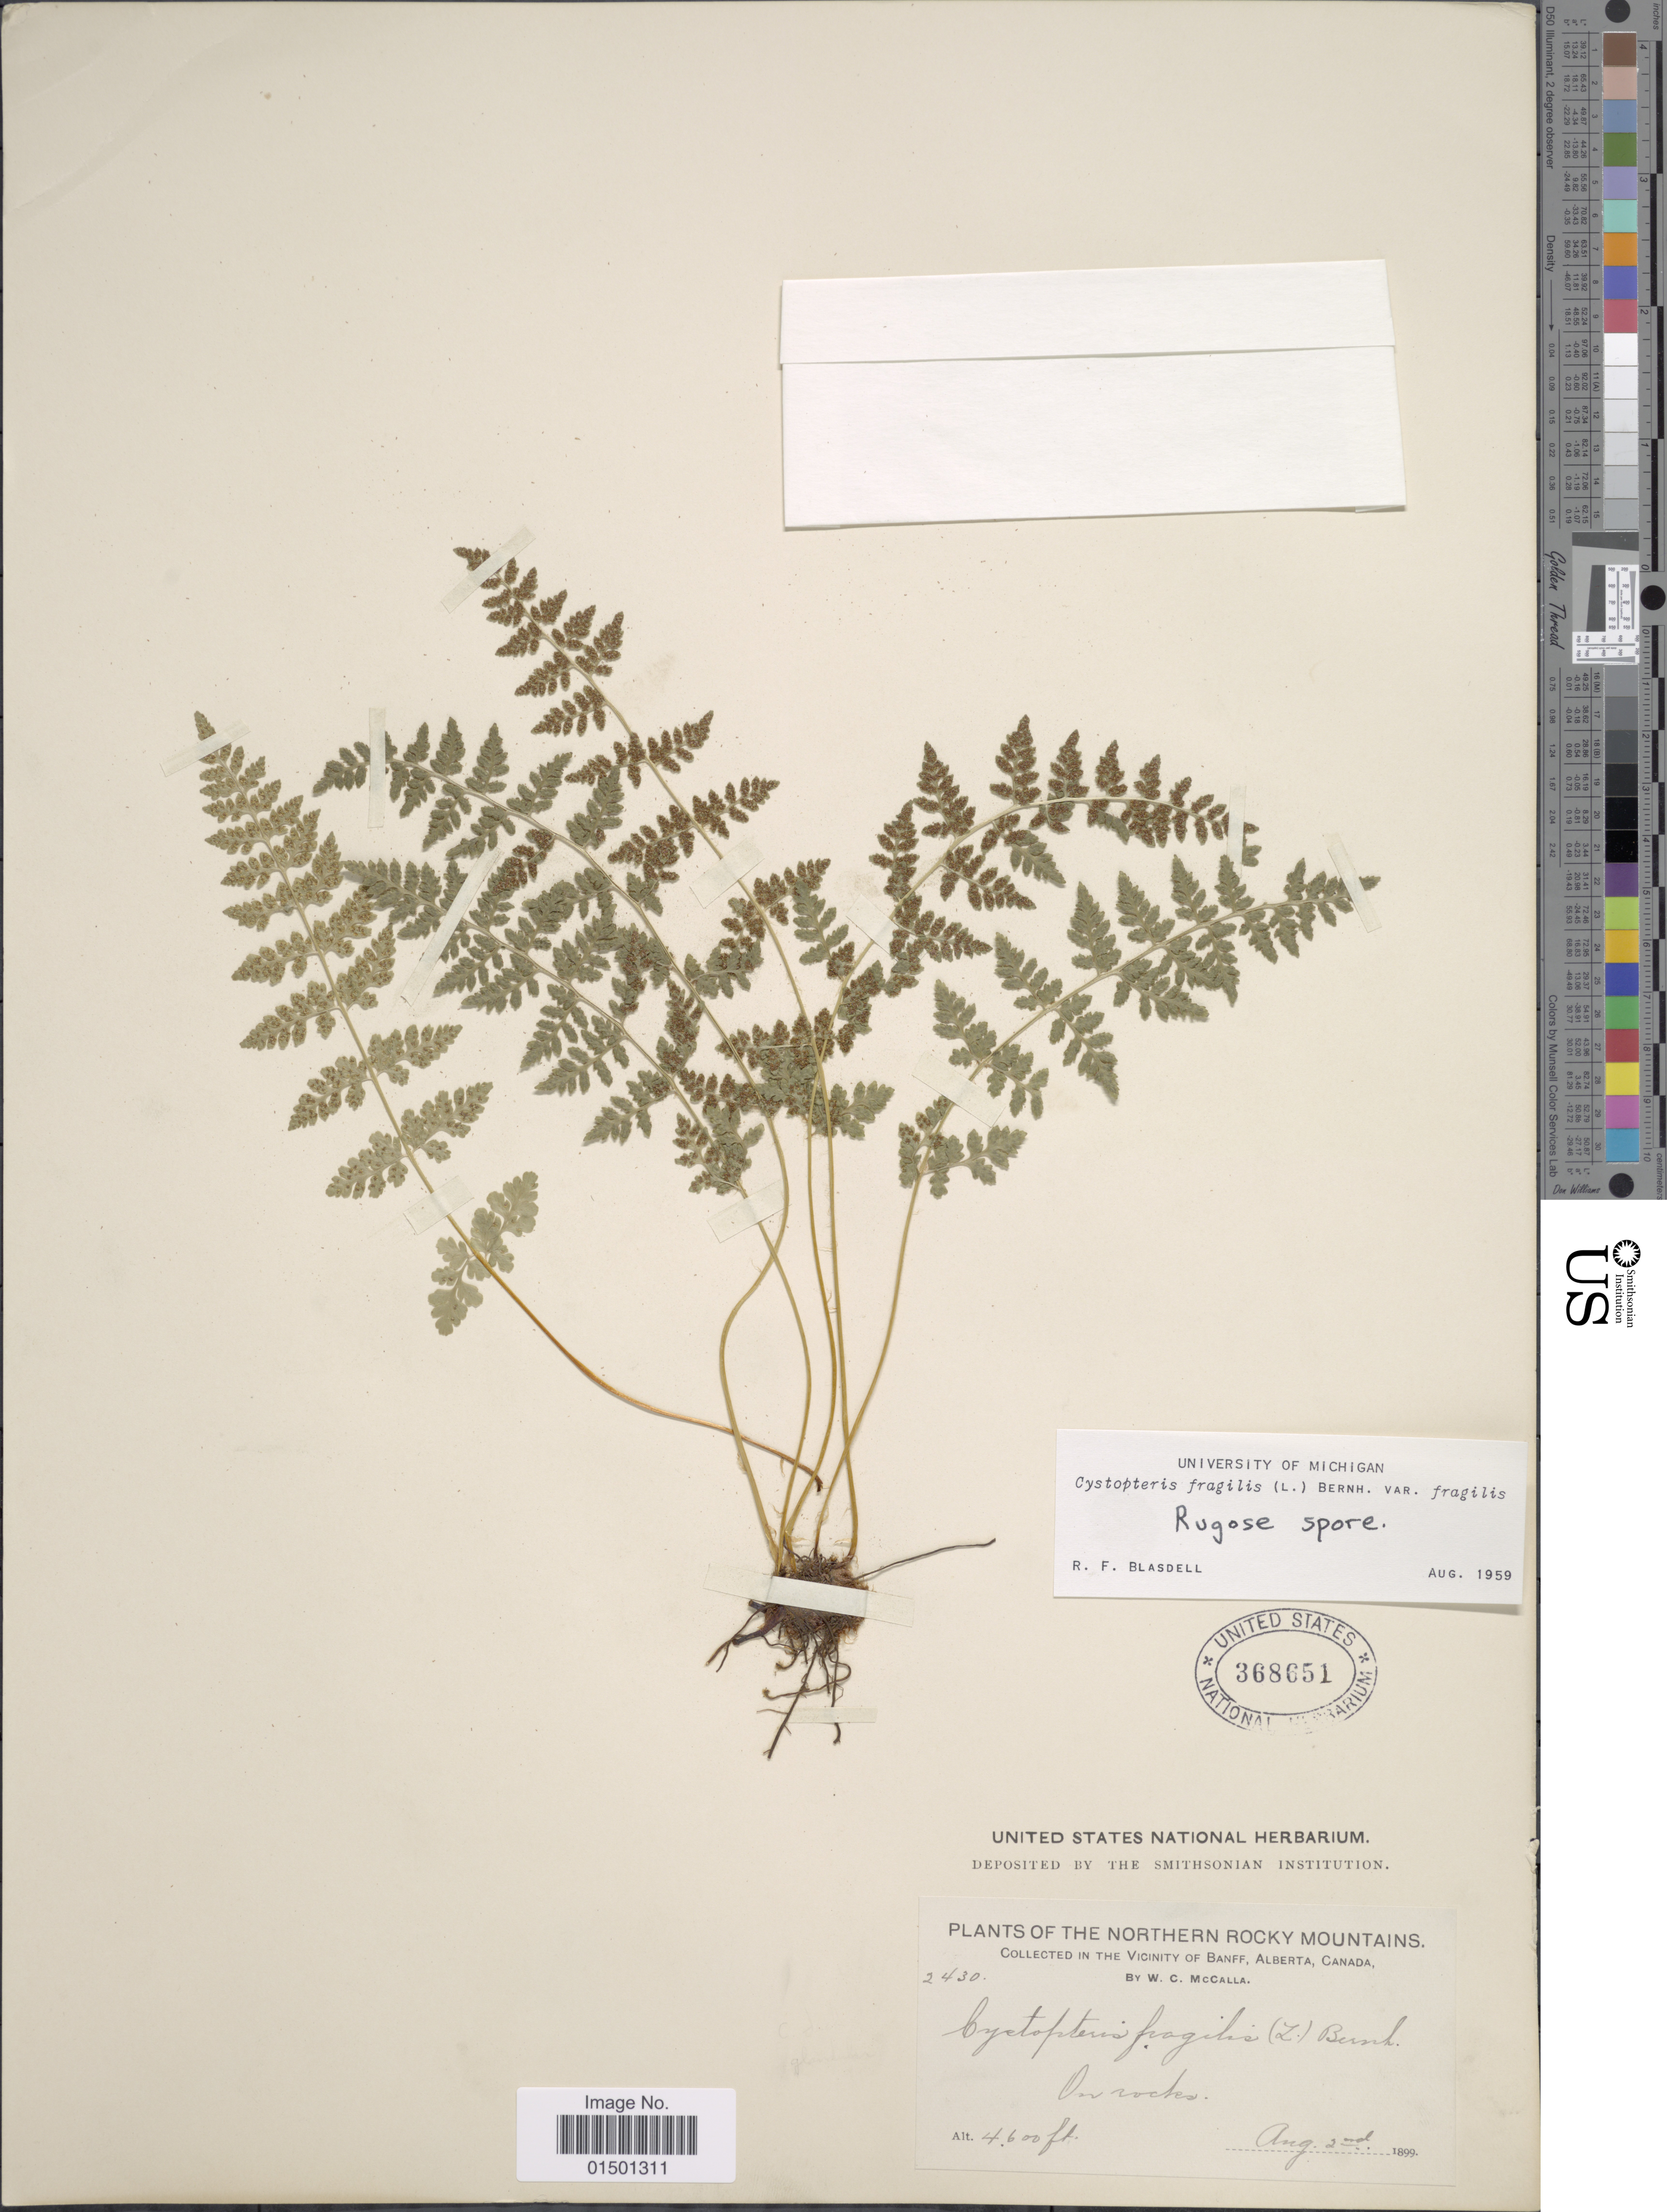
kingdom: Plantae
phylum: Tracheophyta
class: Polypodiopsida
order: Polypodiales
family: Cystopteridaceae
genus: Cystopteris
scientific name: Cystopteris fragilis var. dickieana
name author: B. Boivin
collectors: W. McCalla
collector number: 2430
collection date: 1899-08-02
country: Canada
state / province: Alberta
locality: Northern Rocky mountains, Vicinity of Banff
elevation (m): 1402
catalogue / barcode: US 368651